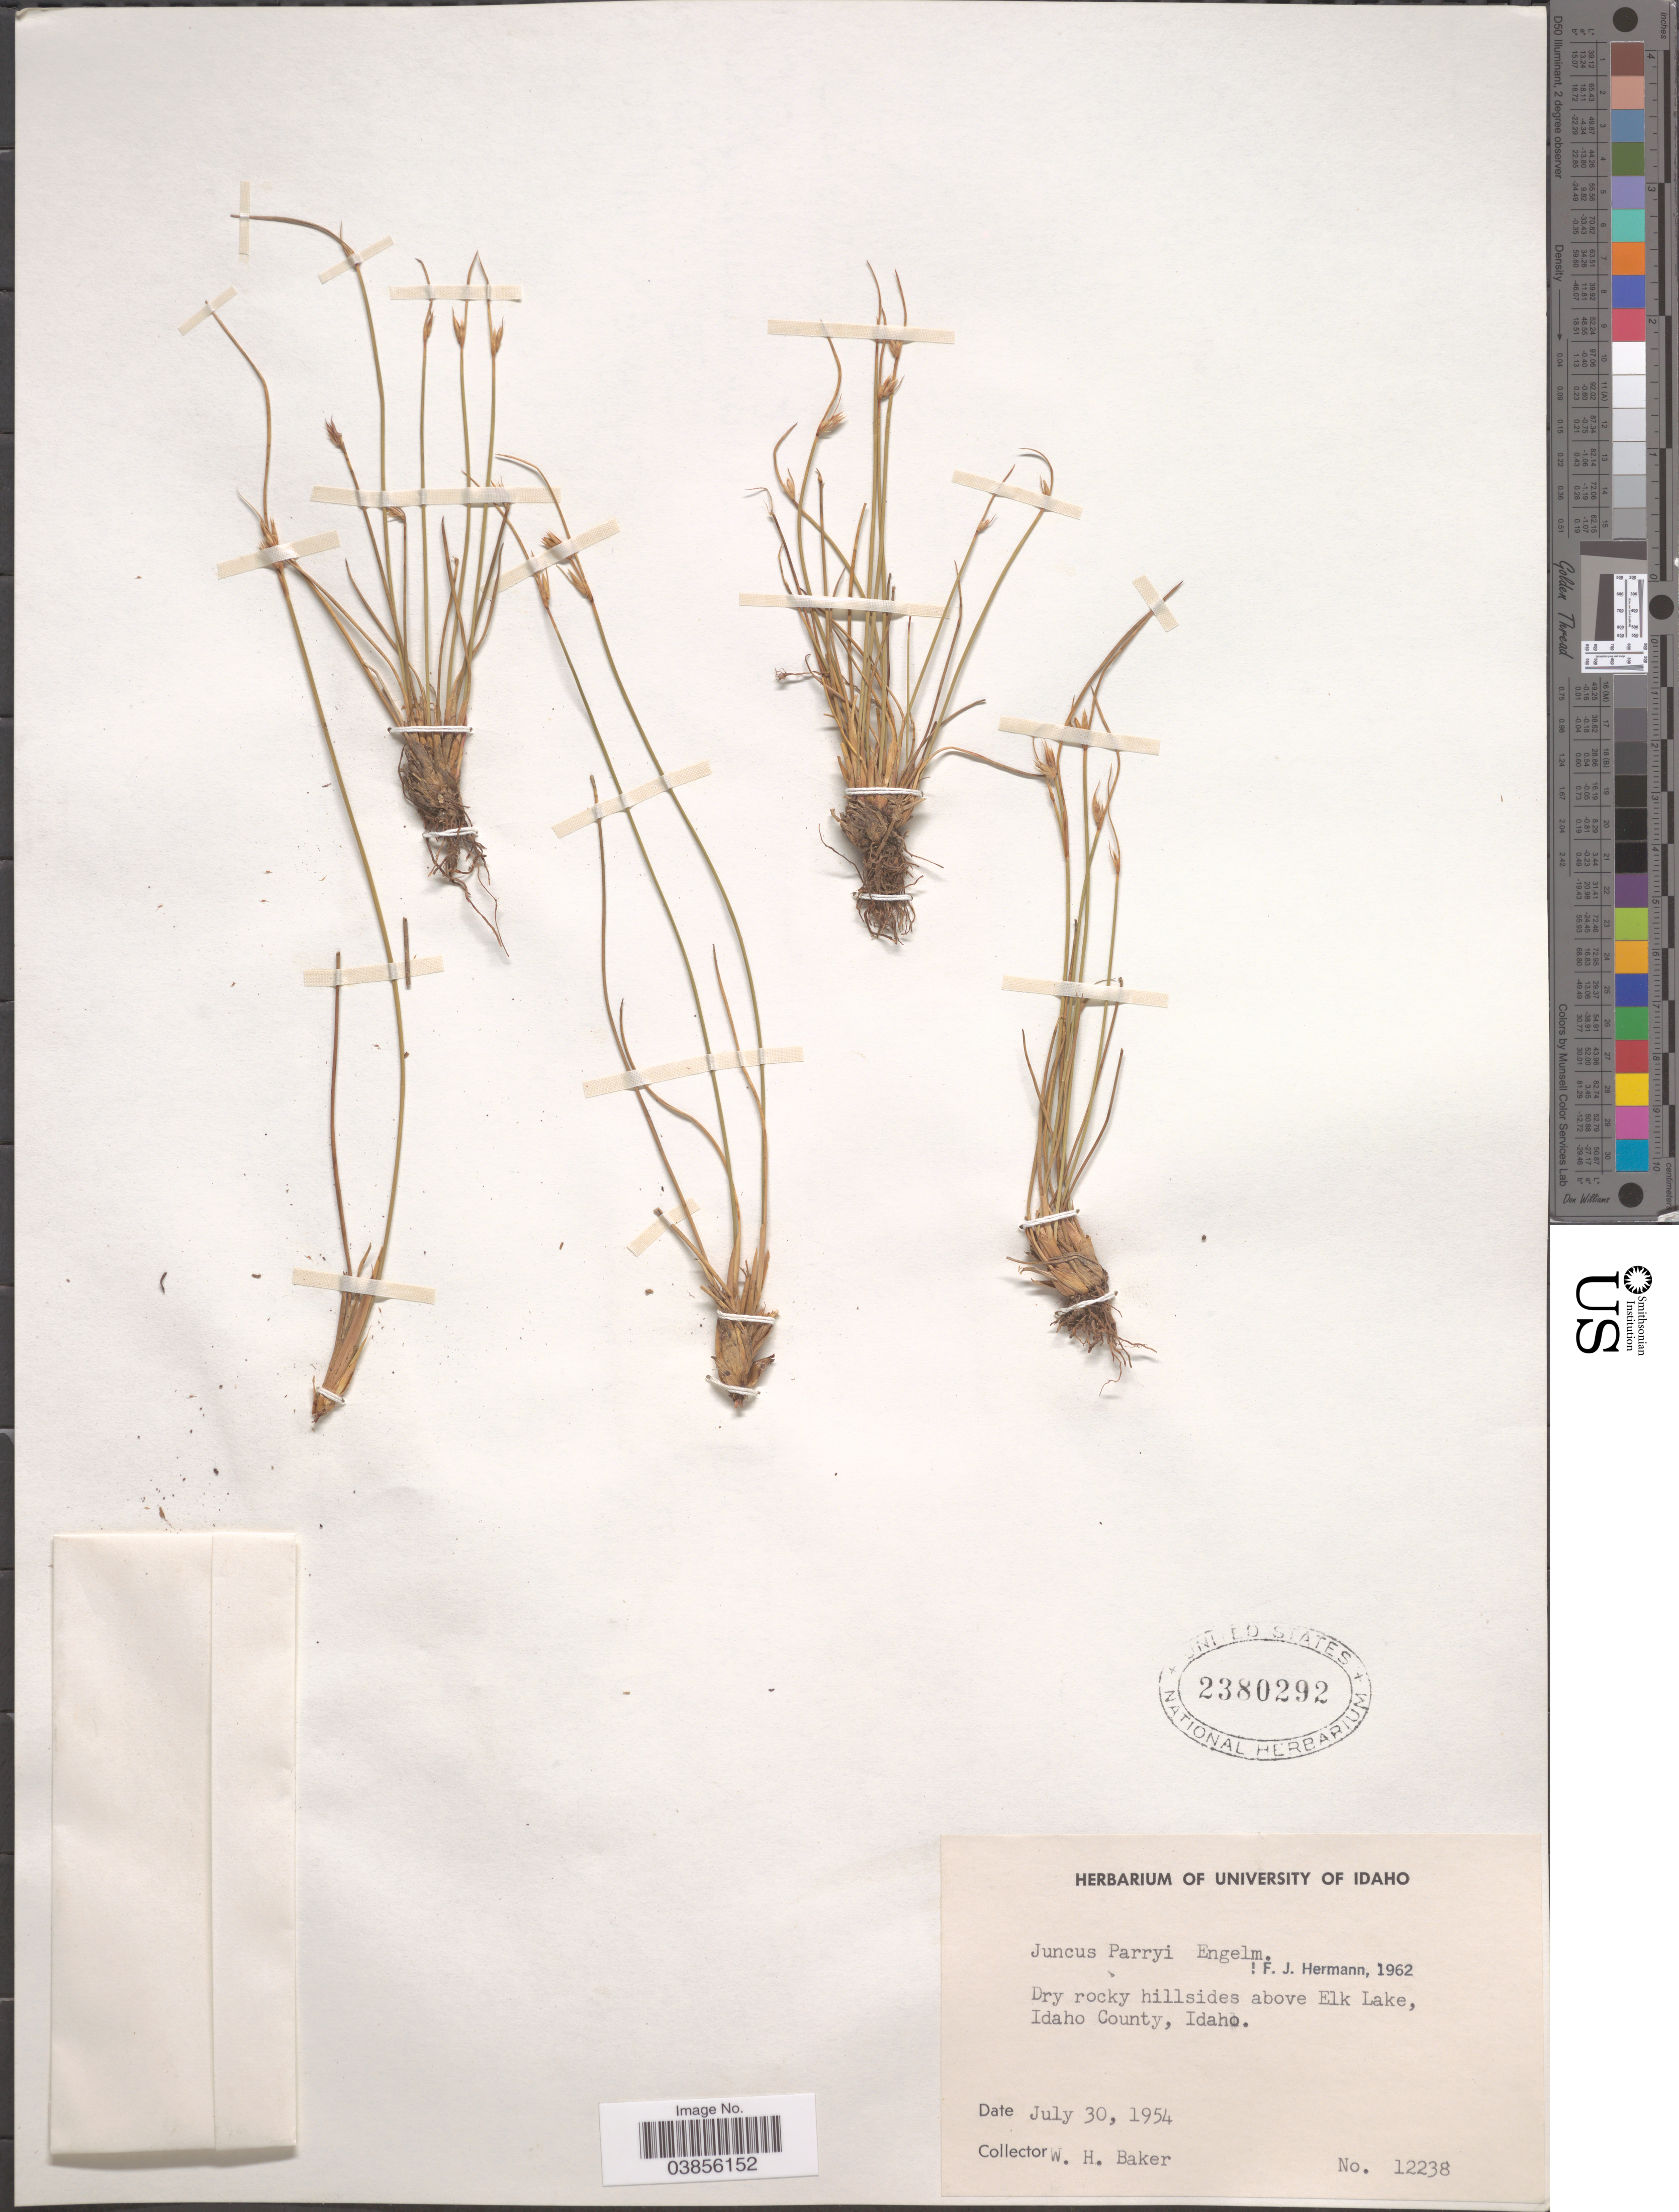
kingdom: Plantae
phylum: Tracheophyta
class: Liliopsida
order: Poales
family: Juncaceae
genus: Juncus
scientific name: Juncus parryi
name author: Engelm.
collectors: W. H. Baker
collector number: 12238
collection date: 1954-07-30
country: United States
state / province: Idaho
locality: Dry rocky hillside above Elk Lake, Idaho County.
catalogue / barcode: US 2380292